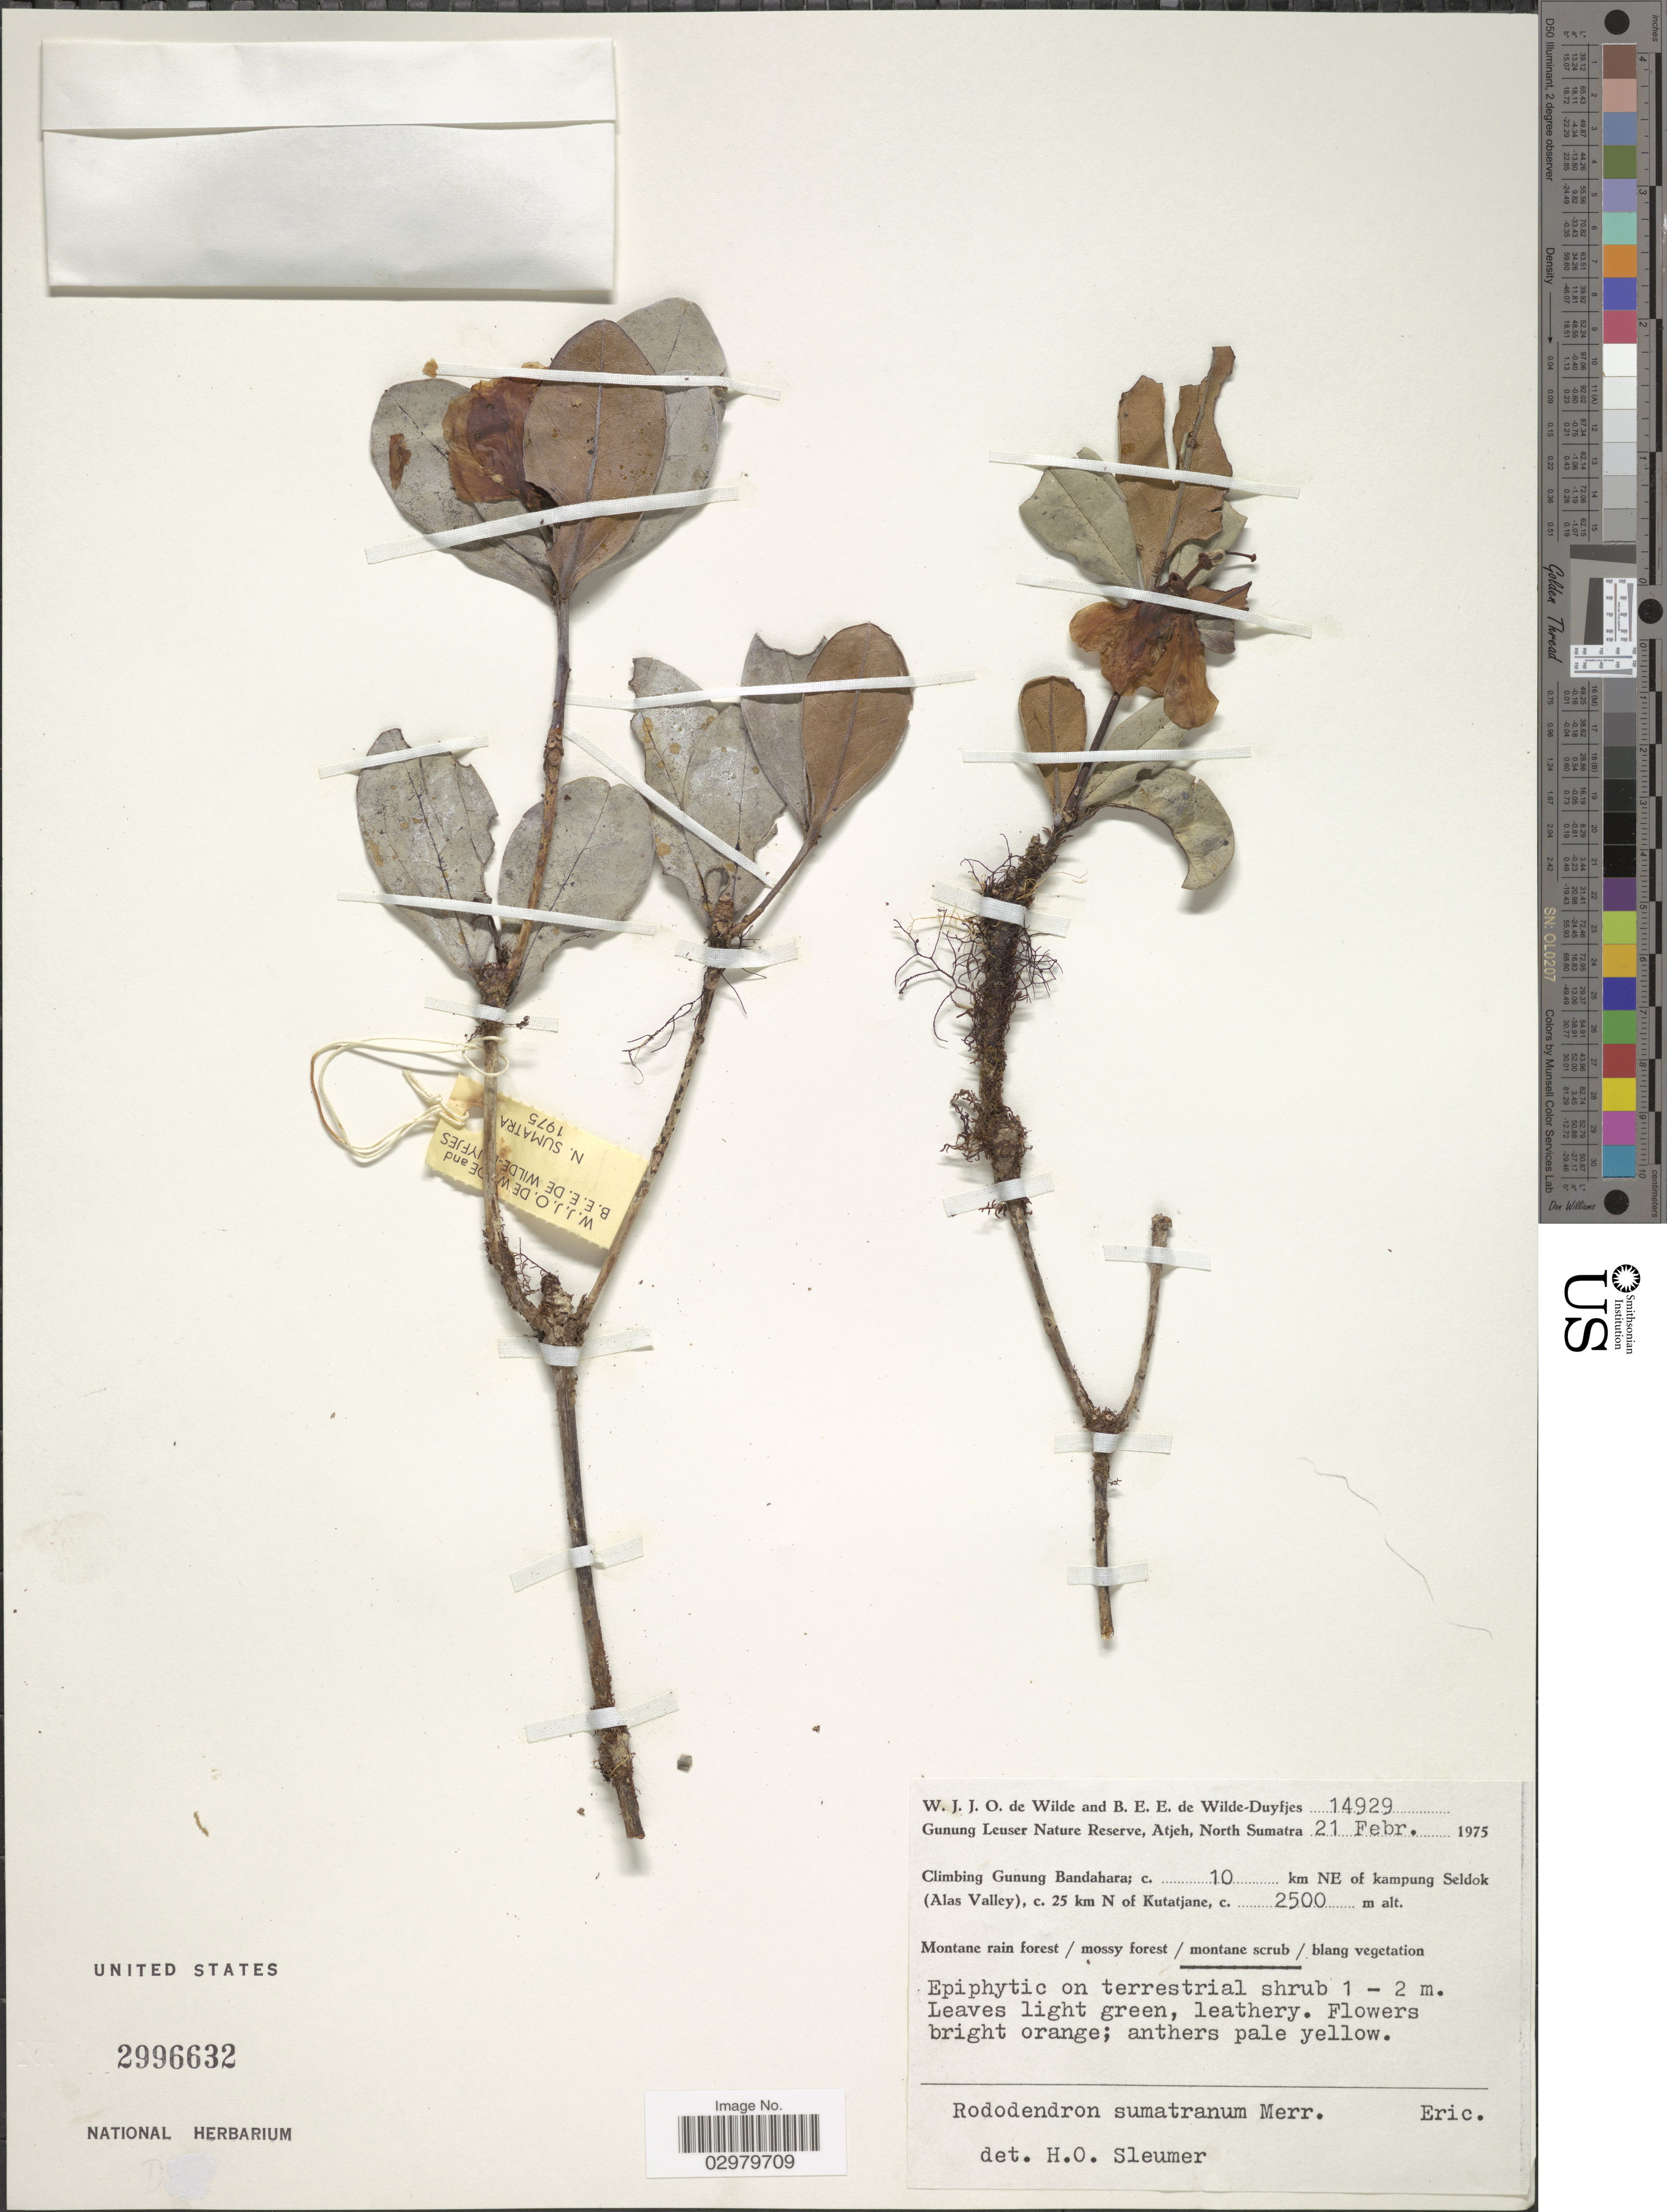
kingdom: Plantae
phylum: Tracheophyta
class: Magnoliopsida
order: Ericales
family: Ericaceae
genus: Rhododendron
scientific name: Rhododendron sumatranum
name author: Merr.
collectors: W. J. de Wilde & B. E. de Wilde-Duyfjes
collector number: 14929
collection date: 1975-02-21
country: Indonesia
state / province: Sumatra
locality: Gunung Leuser Nature Reserve, Atjeh, North Sumatra. Climbing Gunung Bandahara; c. 10 km NE of kampung Seldok (Alas Valley), c. 25 km N of Kutatjane.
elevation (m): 2500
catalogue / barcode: US 2996632